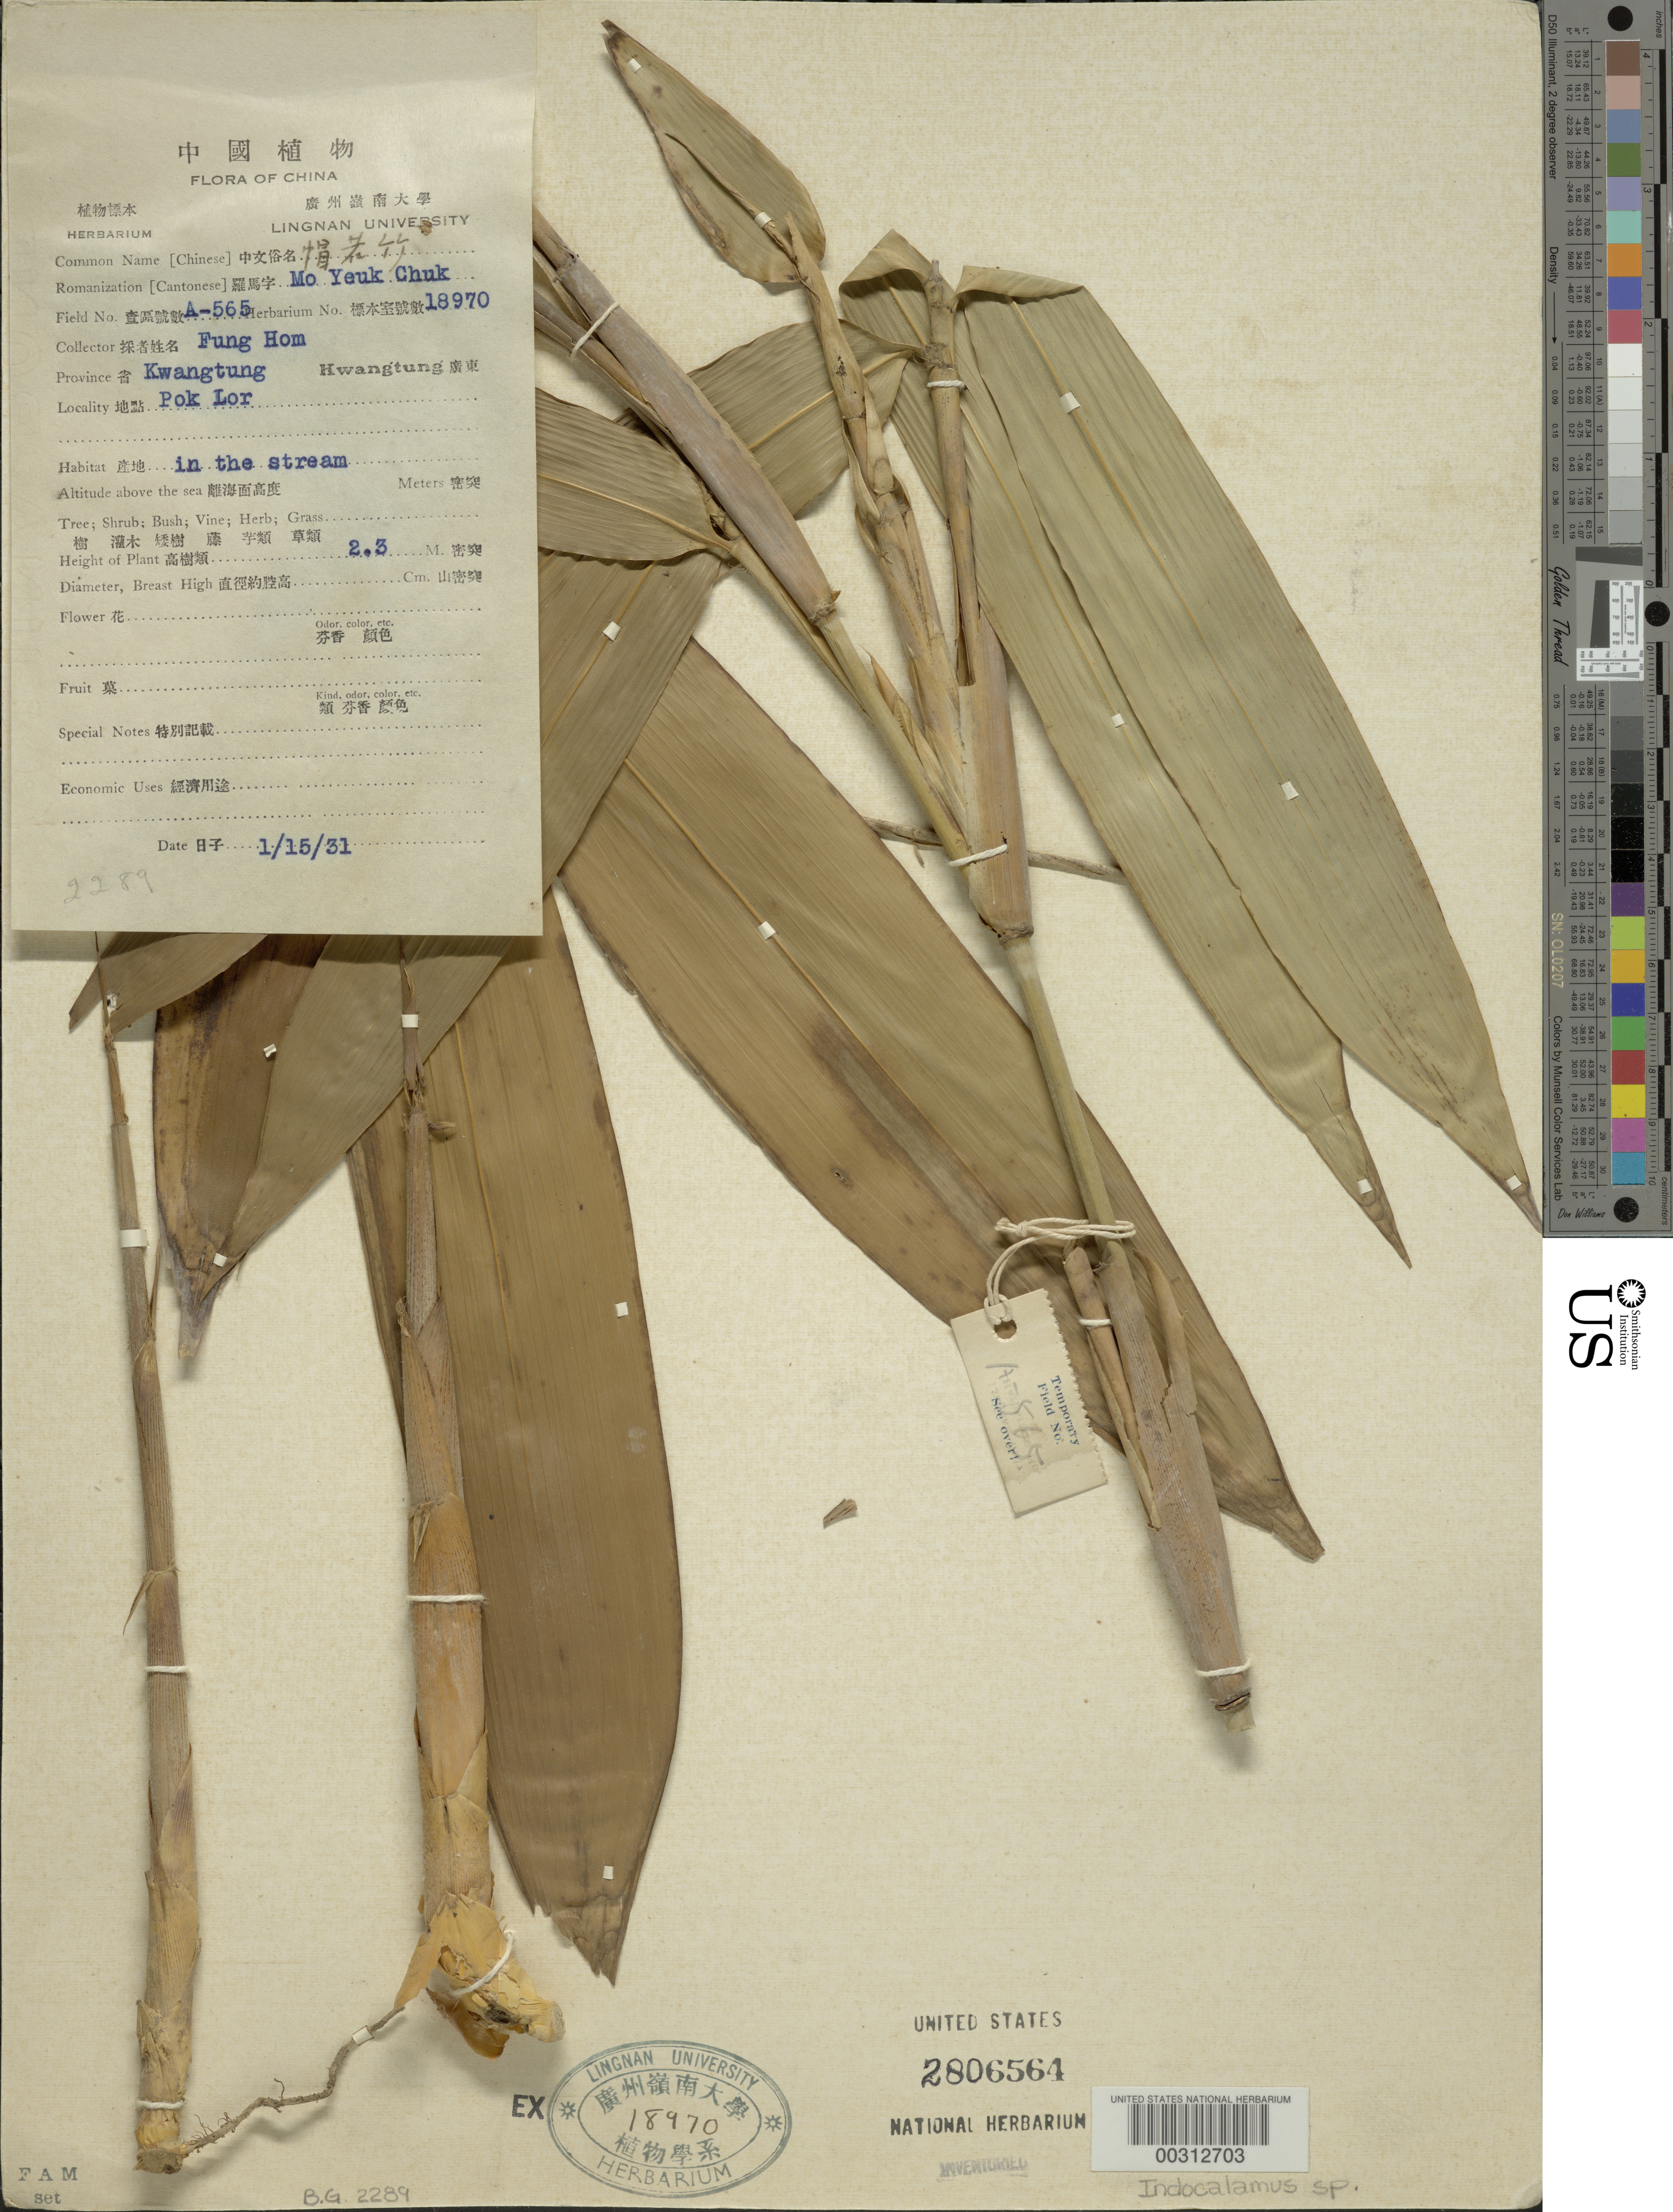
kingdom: Plantae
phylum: Tracheophyta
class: Liliopsida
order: Poales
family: Poaceae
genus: Indocalamus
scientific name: Indocalamus sp.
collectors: H. L. Fung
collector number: A-565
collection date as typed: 15 Jan 1931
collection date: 1931-01-15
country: China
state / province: Guangdong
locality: Pok lor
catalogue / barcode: US 2806564